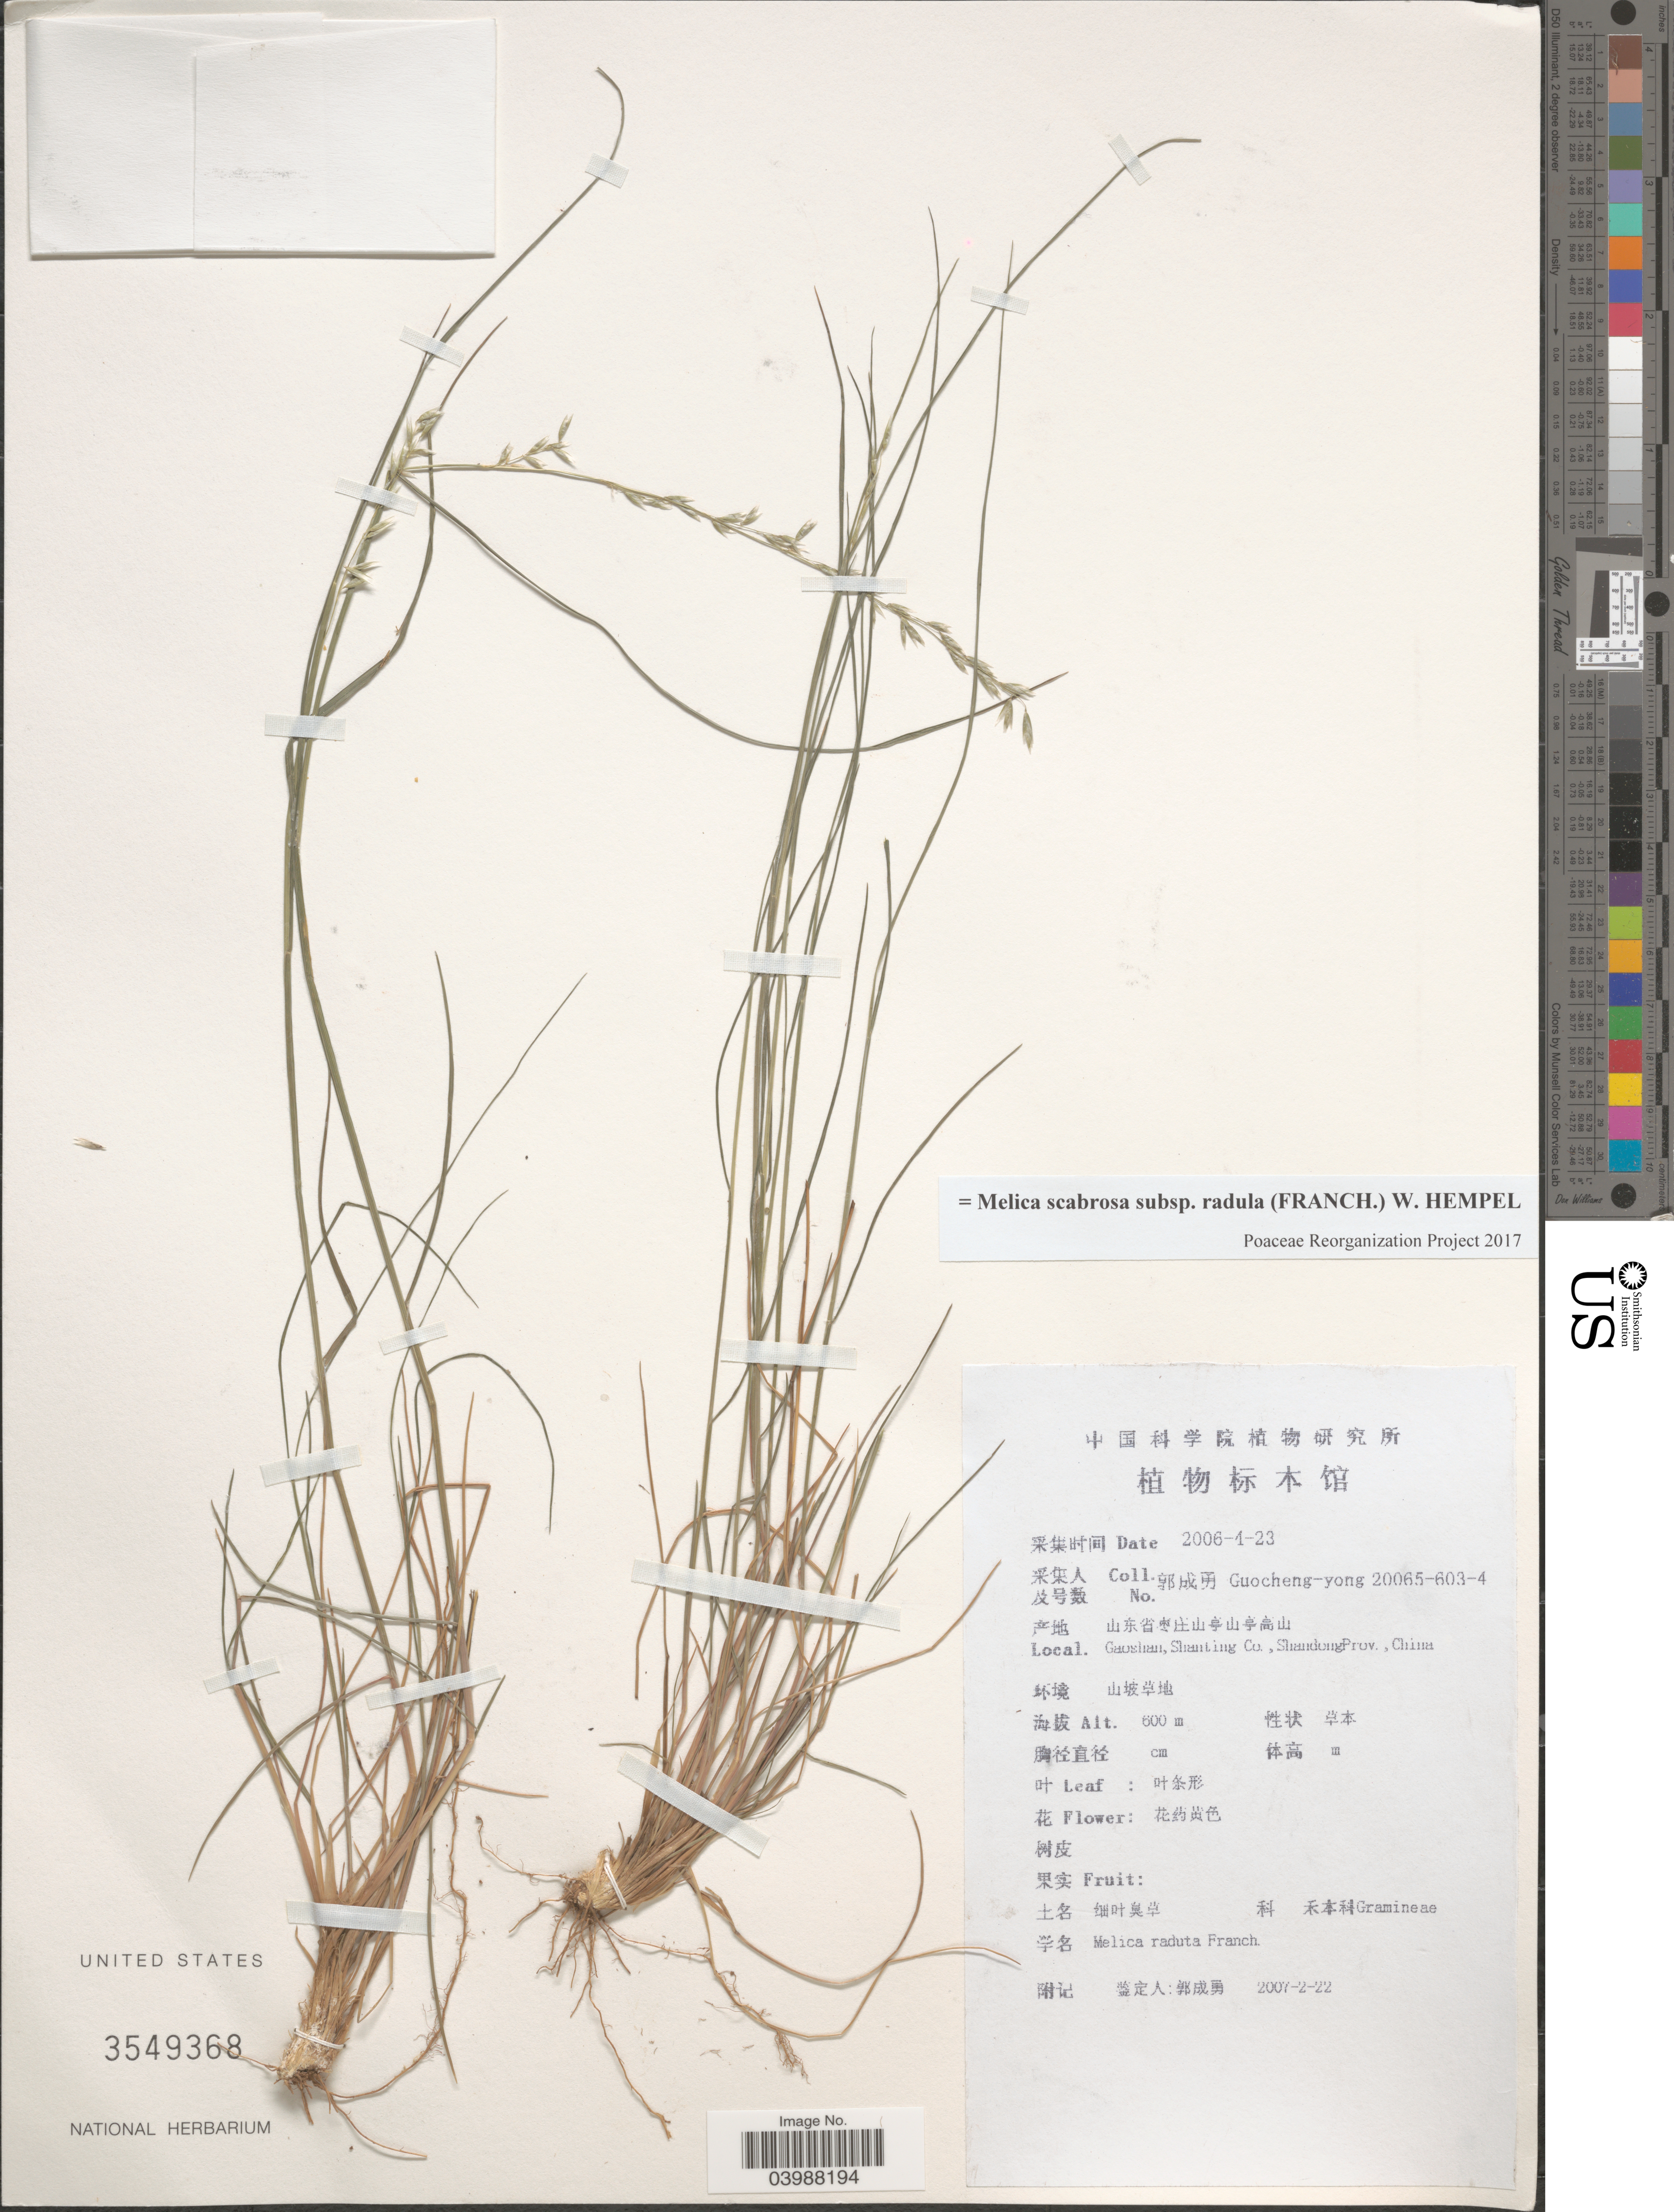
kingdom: Plantae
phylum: Tracheophyta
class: Liliopsida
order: Poales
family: Poaceae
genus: Melica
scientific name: Melica scabrosa subsp. radula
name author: (Franch.) W. Hempel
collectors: Guo cheng-yong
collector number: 20065-603-4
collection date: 2006-01-23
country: China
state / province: Shandong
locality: Gaoshan, Shanting Co.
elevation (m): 600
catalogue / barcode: US 3549368